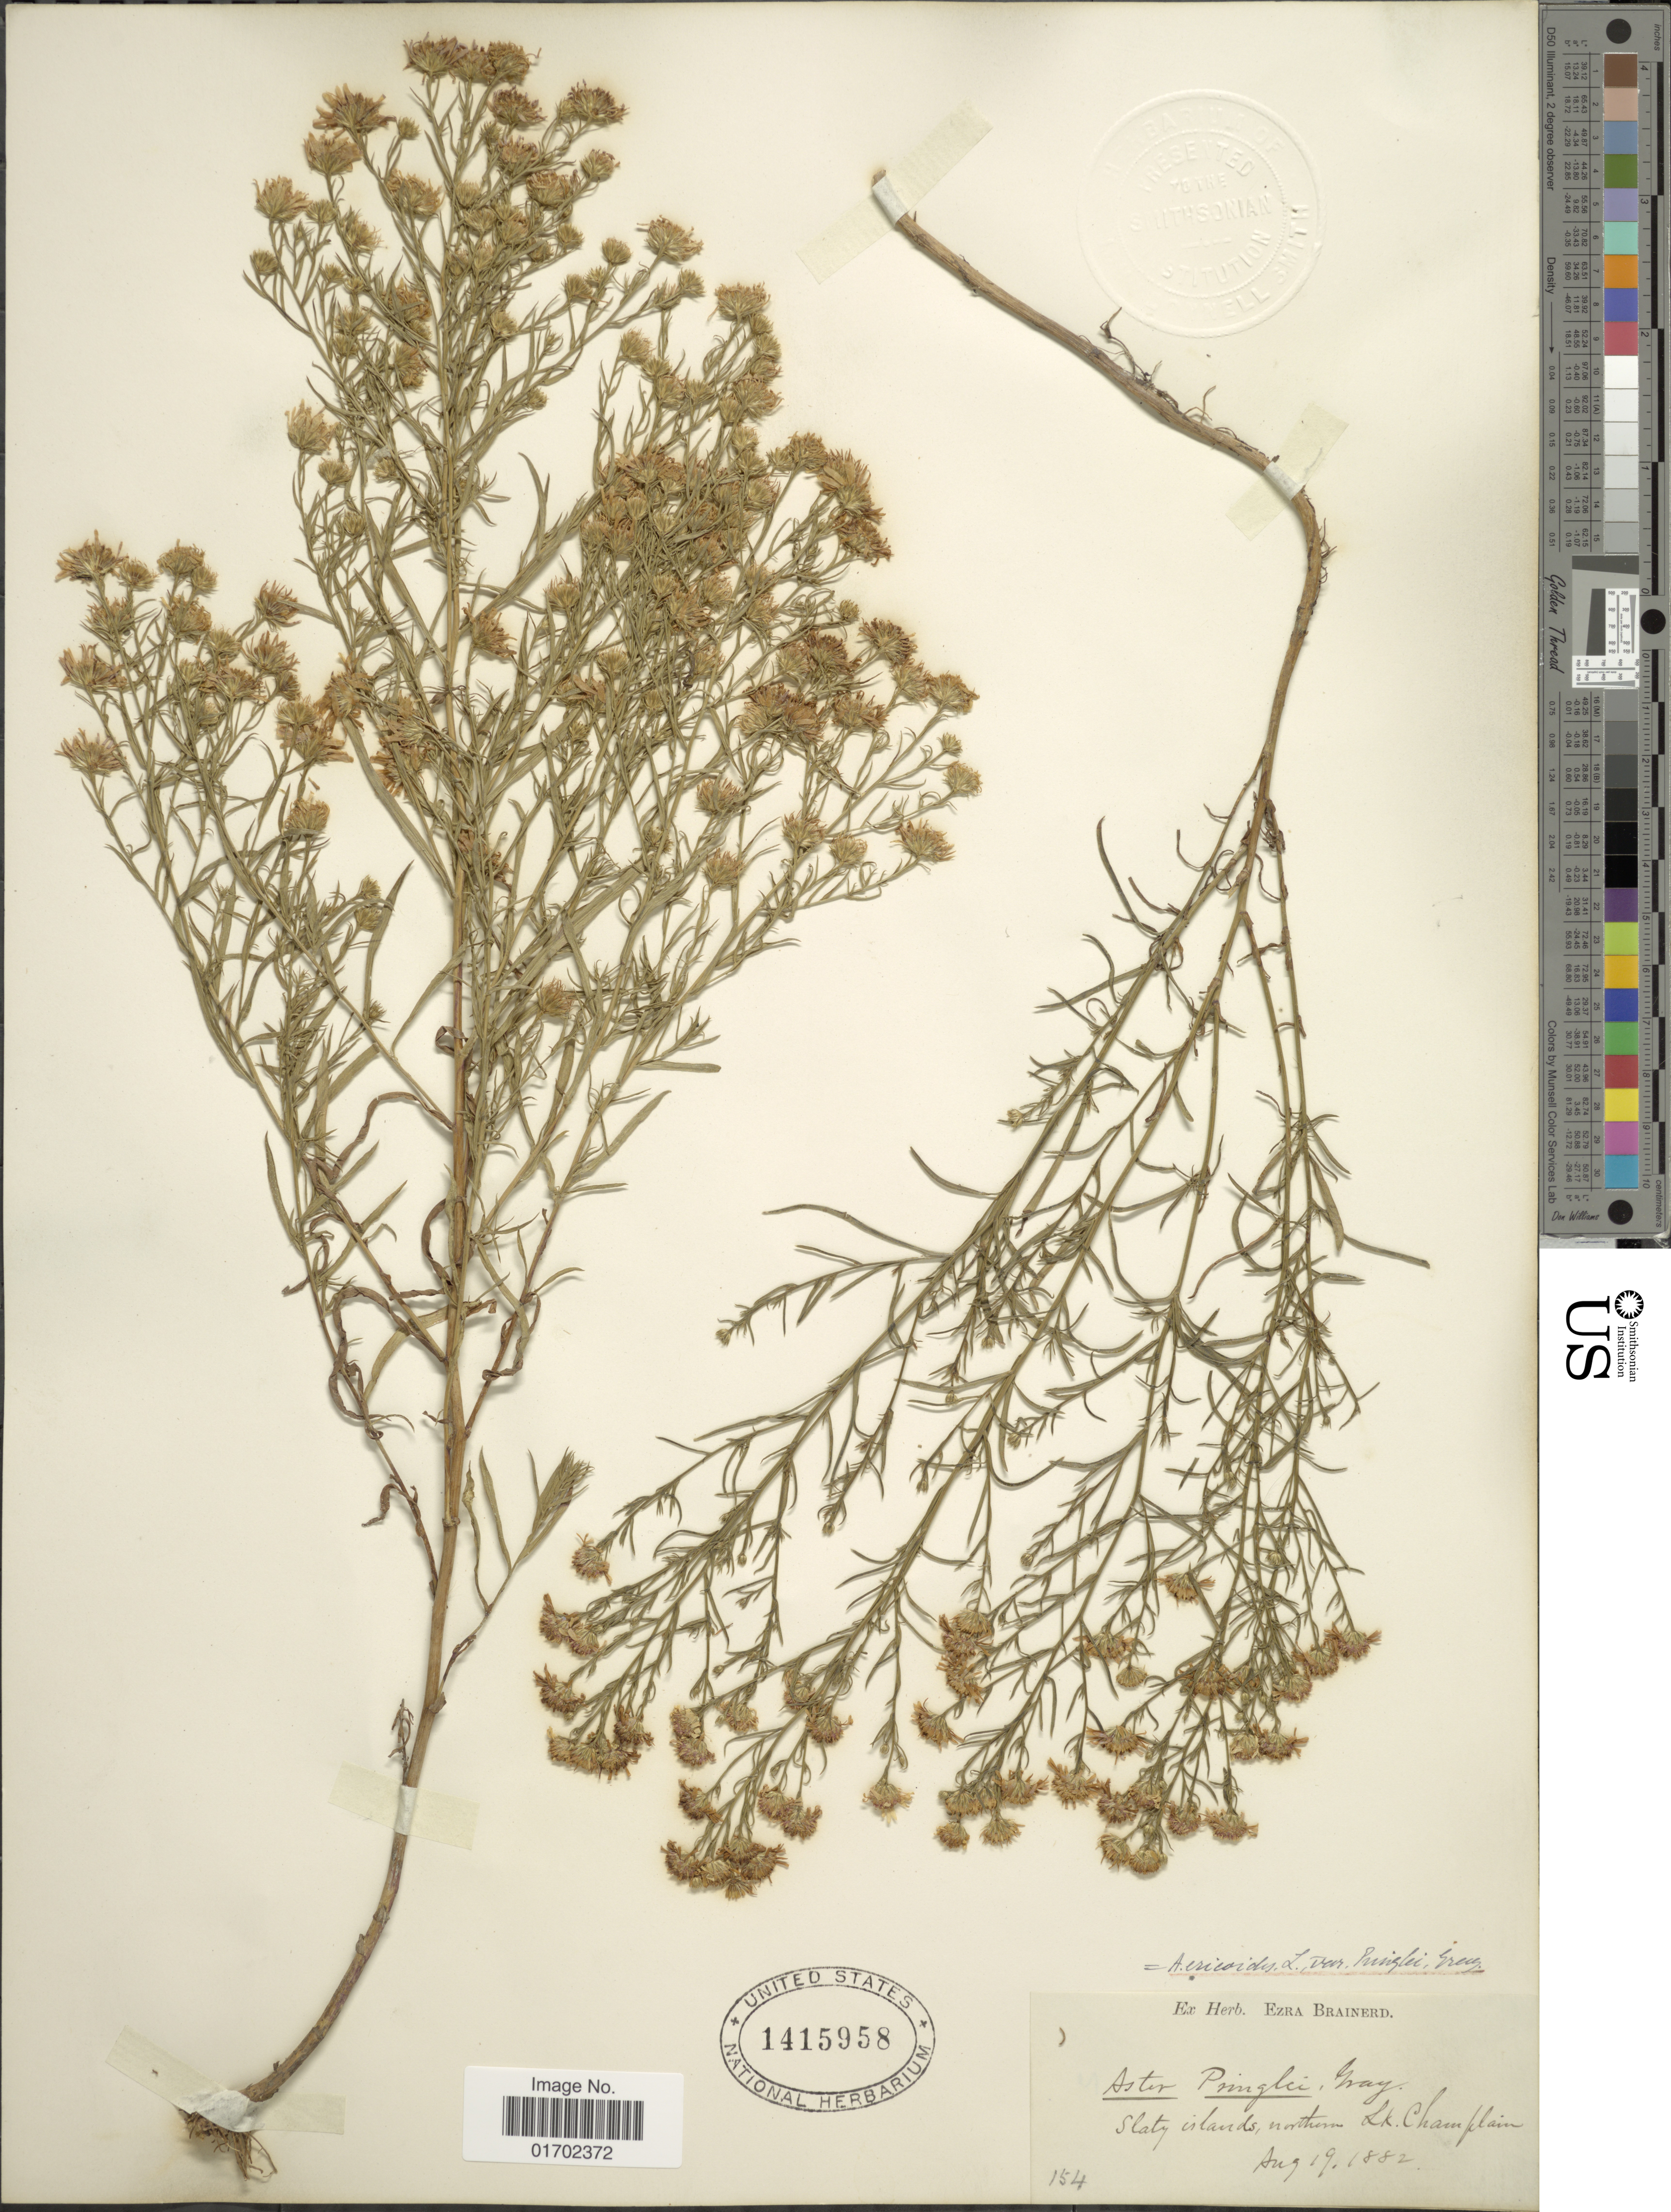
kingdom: Plantae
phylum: Tracheophyta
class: Magnoliopsida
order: Asterales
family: Asteraceae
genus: Symphyotrichum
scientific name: Symphyotrichum pilosum var. pringlei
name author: (A. Gray) G.L. Nesom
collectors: ex herb. Ezra Brainerd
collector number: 154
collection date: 1882-08-19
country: United States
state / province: Vermont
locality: Slaty islands, northern Lk. Champlain.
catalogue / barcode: US 1415958